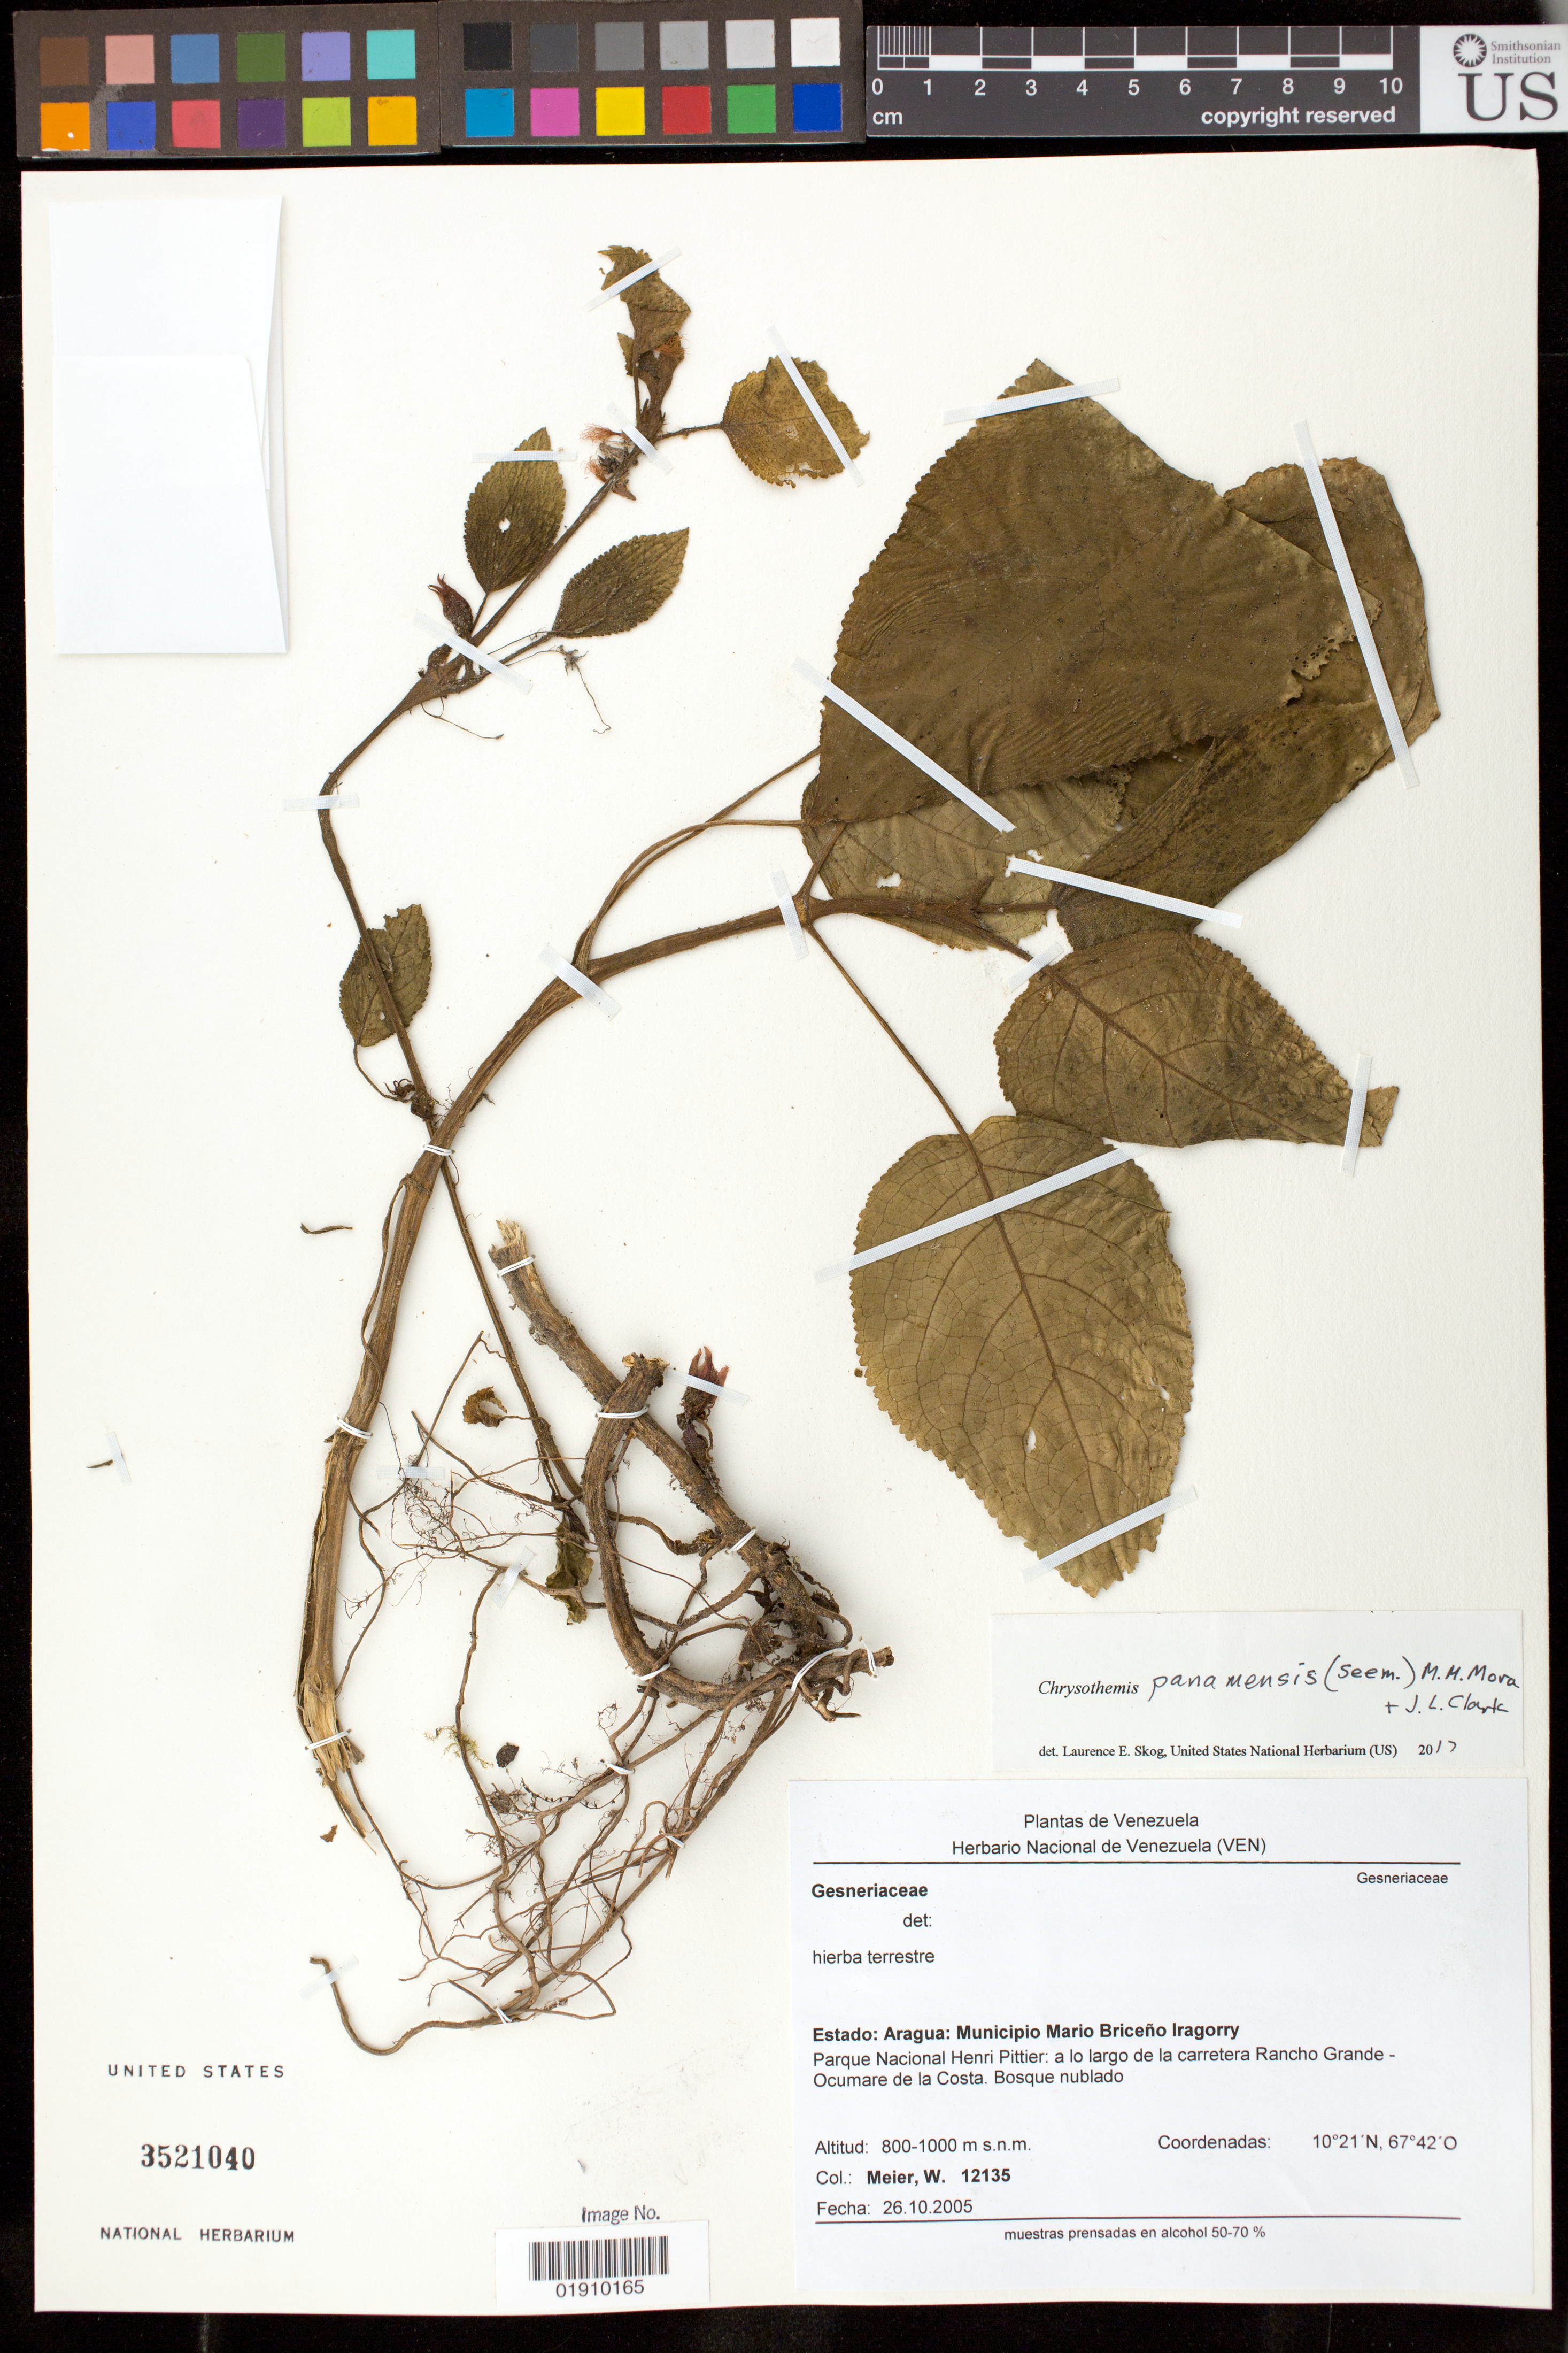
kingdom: Plantae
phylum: Tracheophyta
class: Magnoliopsida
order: Lamiales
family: Gesneriaceae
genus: Chrysothemis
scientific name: Chrysothemis panamensis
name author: (Seem.) M.M. Mora & J.L. Clark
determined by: Skog, Laurence E.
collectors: W. Meier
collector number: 12135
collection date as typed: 26.10.2005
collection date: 2005-10-26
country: Venezuela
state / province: Aragua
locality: Estado: Aragua: Municipio Mario Briceño Iragorry, Parque Nacional Henri Pittier: a log largo de la carretera Rancho Grande-Ocumare de la Costa.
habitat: Bosque nublado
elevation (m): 800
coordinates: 10 21 N, 67 42 O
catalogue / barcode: US 3521040